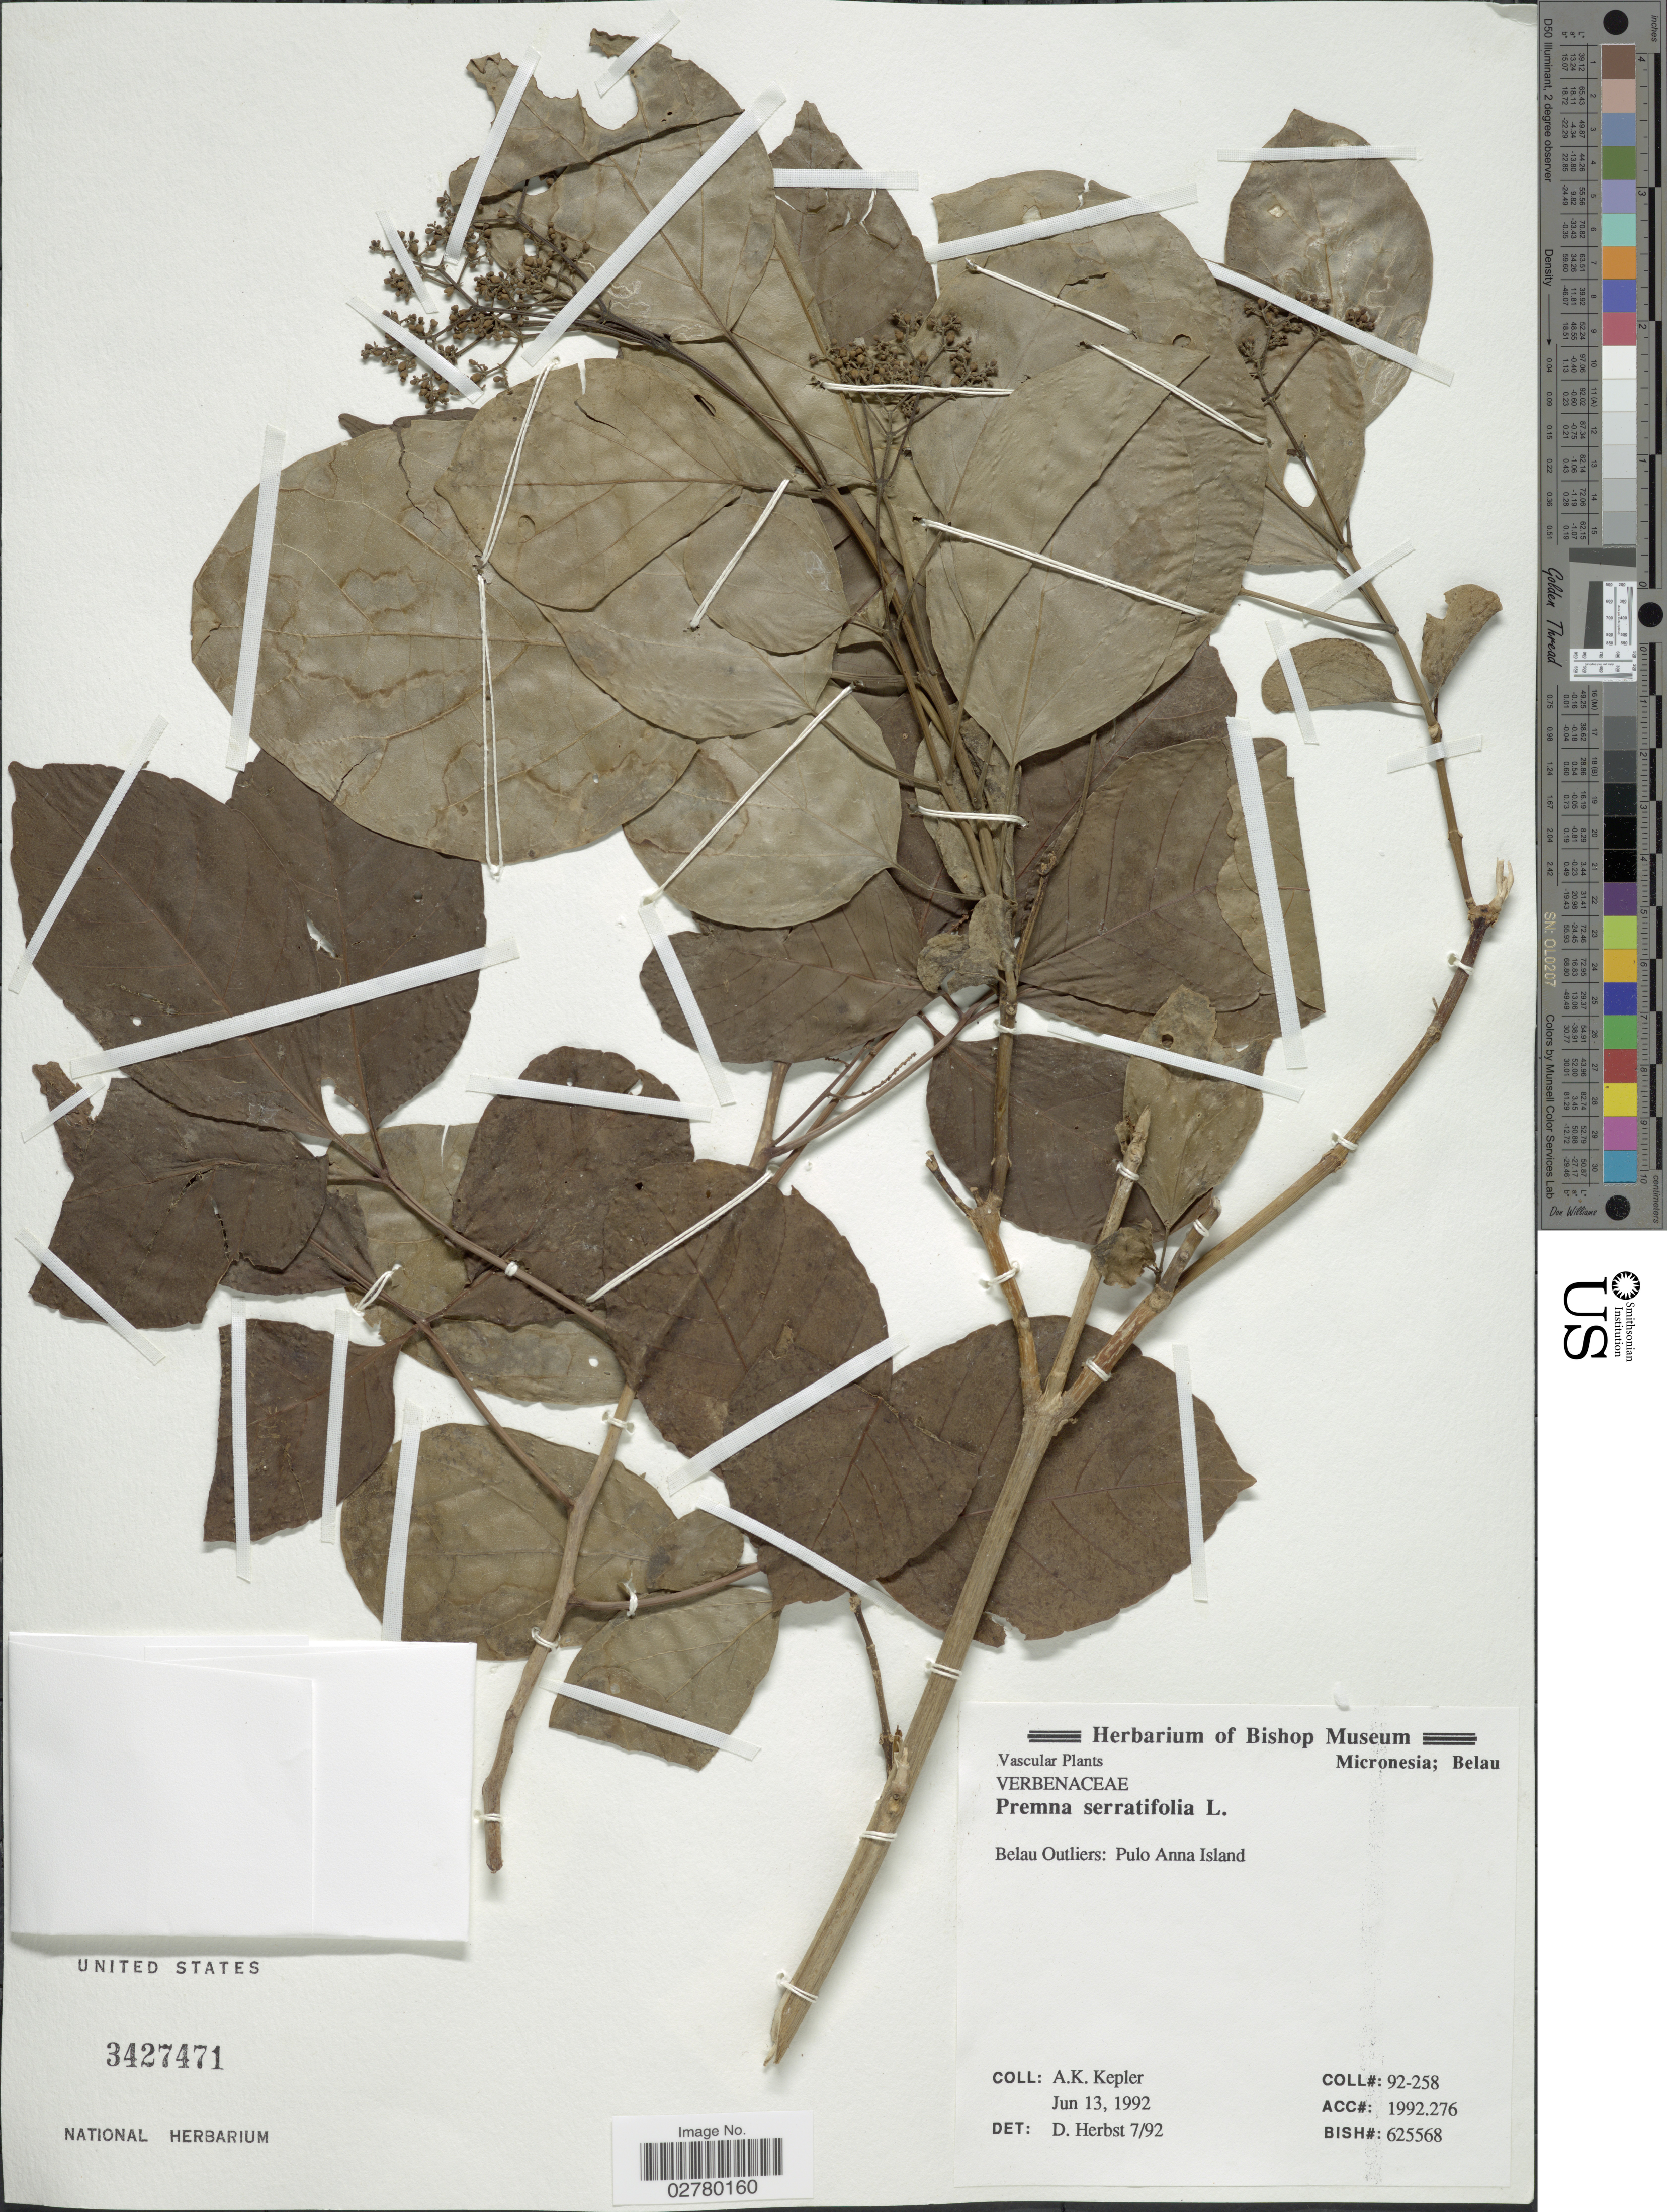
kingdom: Plantae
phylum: Tracheophyta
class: Magnoliopsida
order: Lamiales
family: Lamiaceae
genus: Premna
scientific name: Premna serratifolia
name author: L.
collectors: A. K. Kepler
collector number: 92-258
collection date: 1992-06-13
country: Palau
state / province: Belau Outliers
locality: Pulo Anna Island.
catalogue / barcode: US 3427471